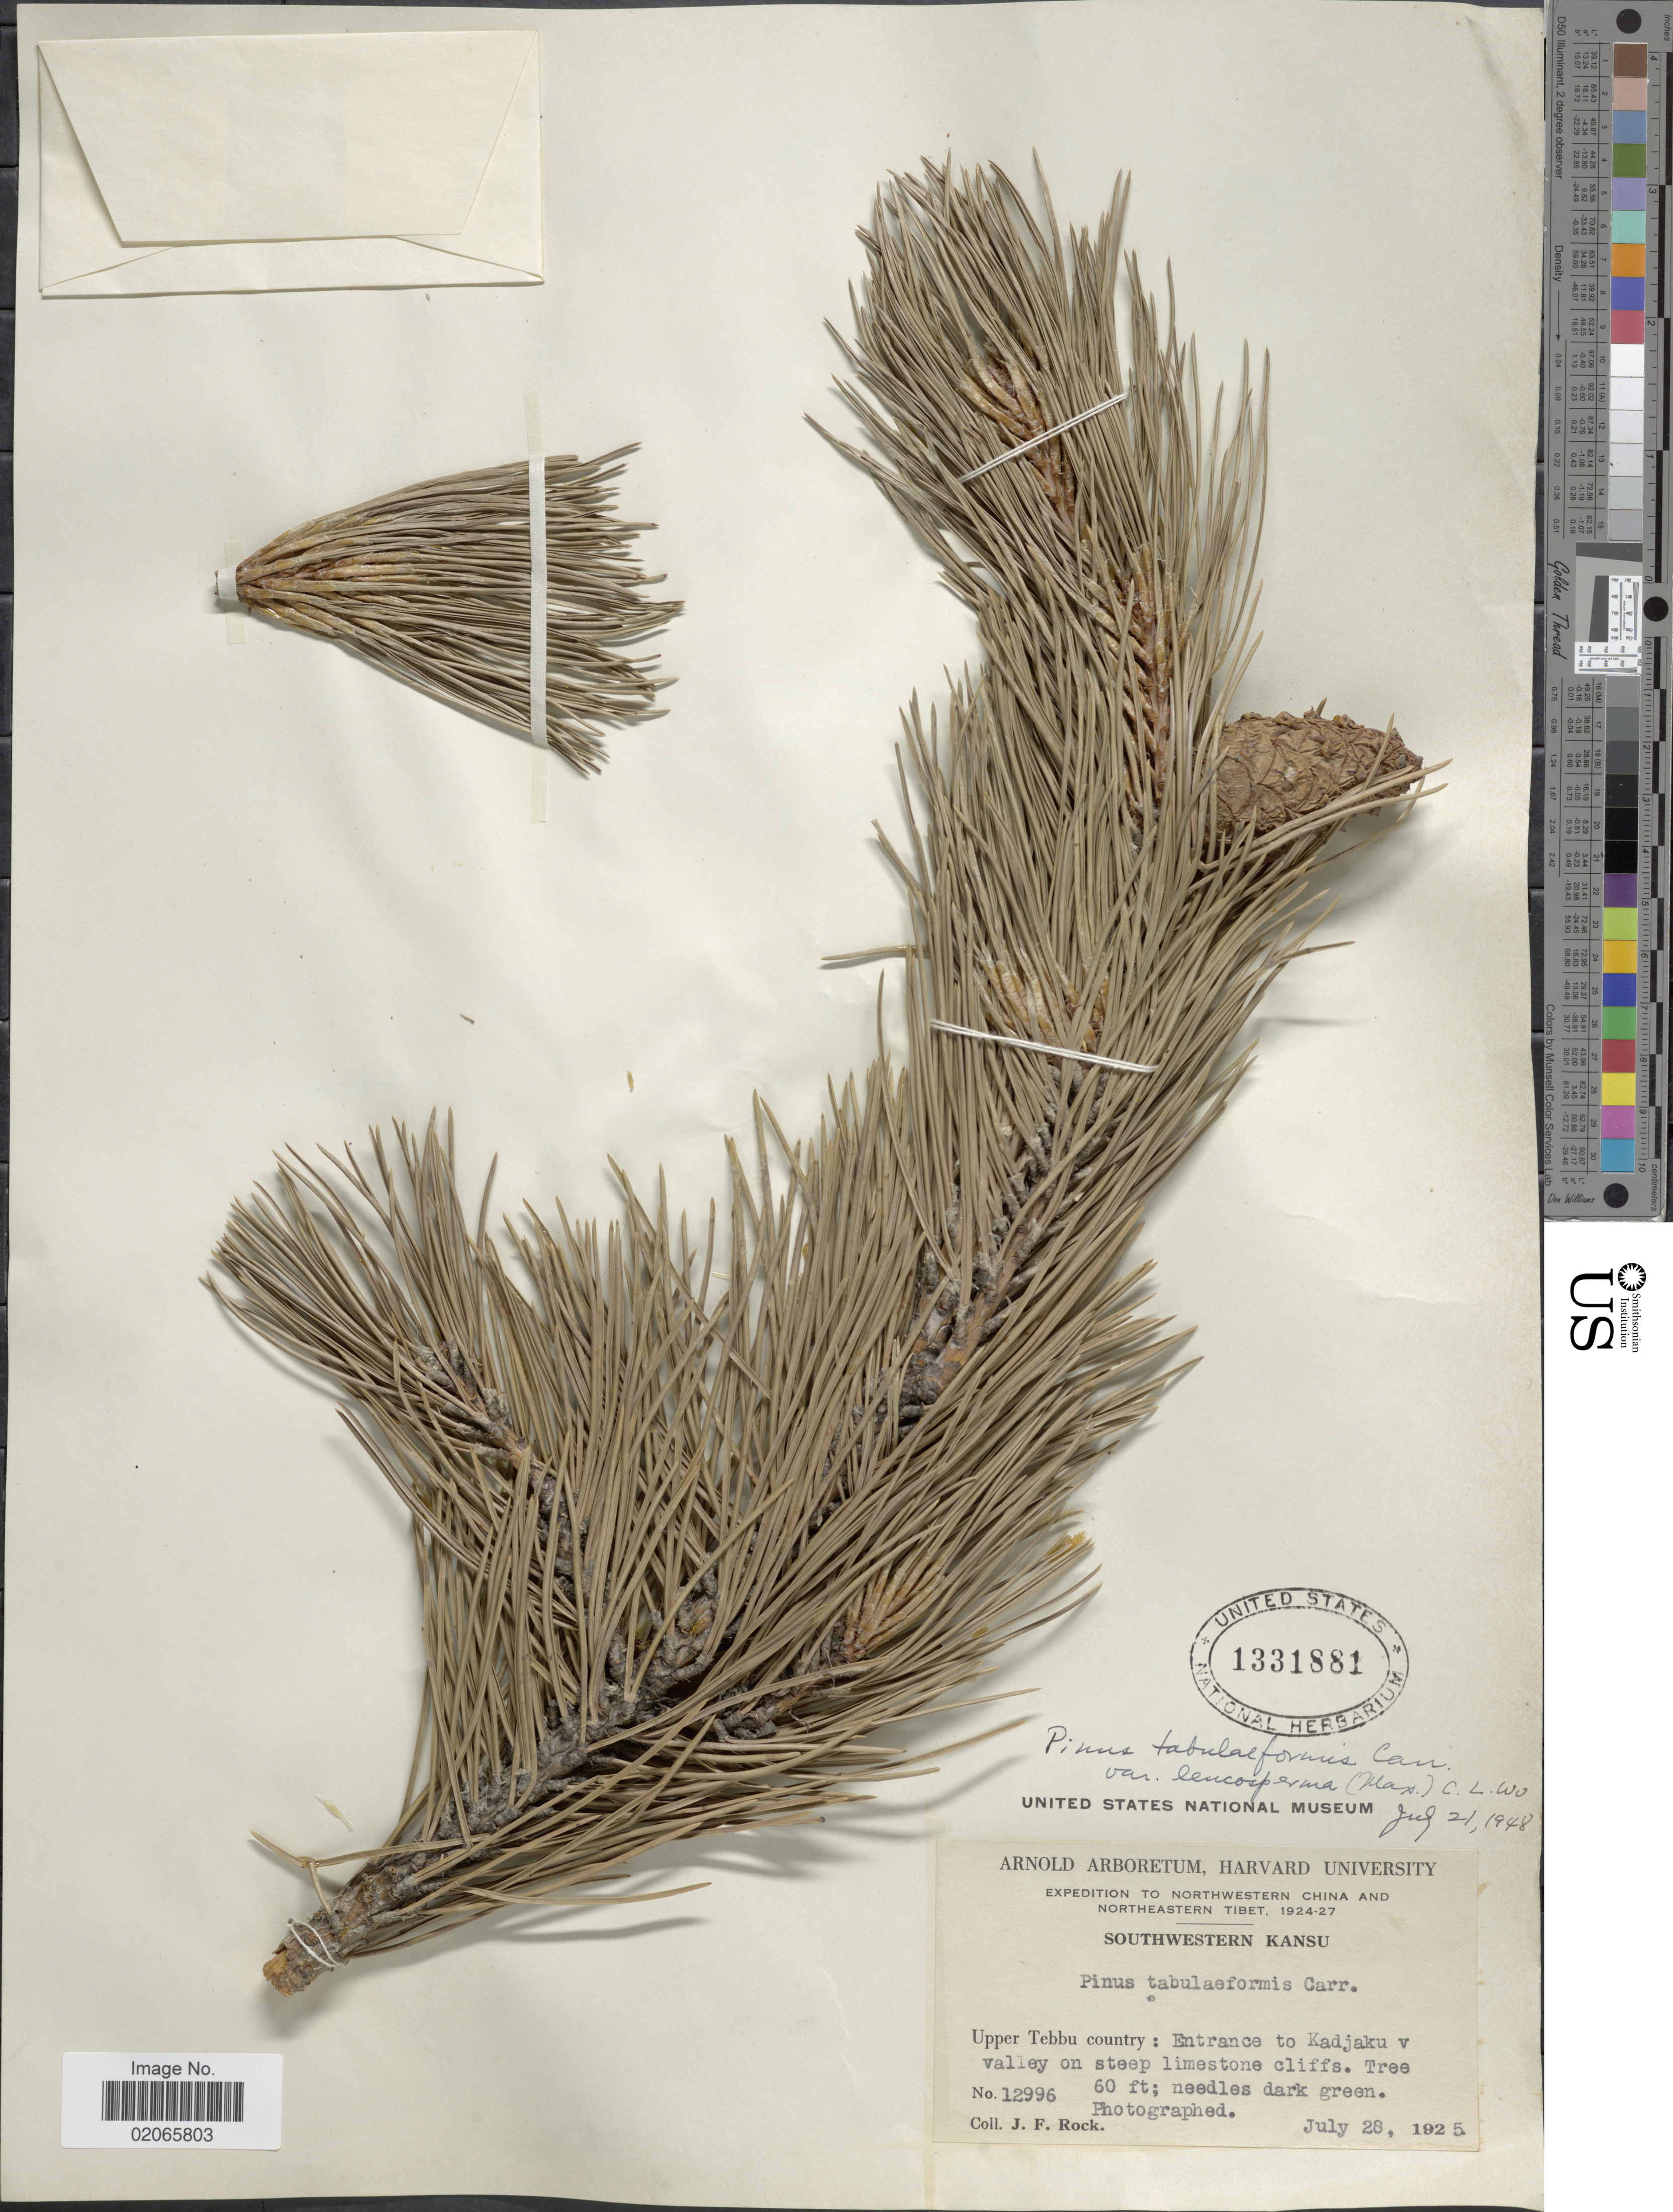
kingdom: Plantae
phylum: Tracheophyta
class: Pinopsida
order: Pinales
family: Pinaceae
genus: Pinus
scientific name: Pinus tabuliformis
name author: Carrière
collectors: J. Rock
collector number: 12996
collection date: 1925-07-28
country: China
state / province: Gansu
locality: Northwestern China and Northeastern Tibet, Upper Tebbu Country: Entrance to Kadjaku v valley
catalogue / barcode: US 1331881